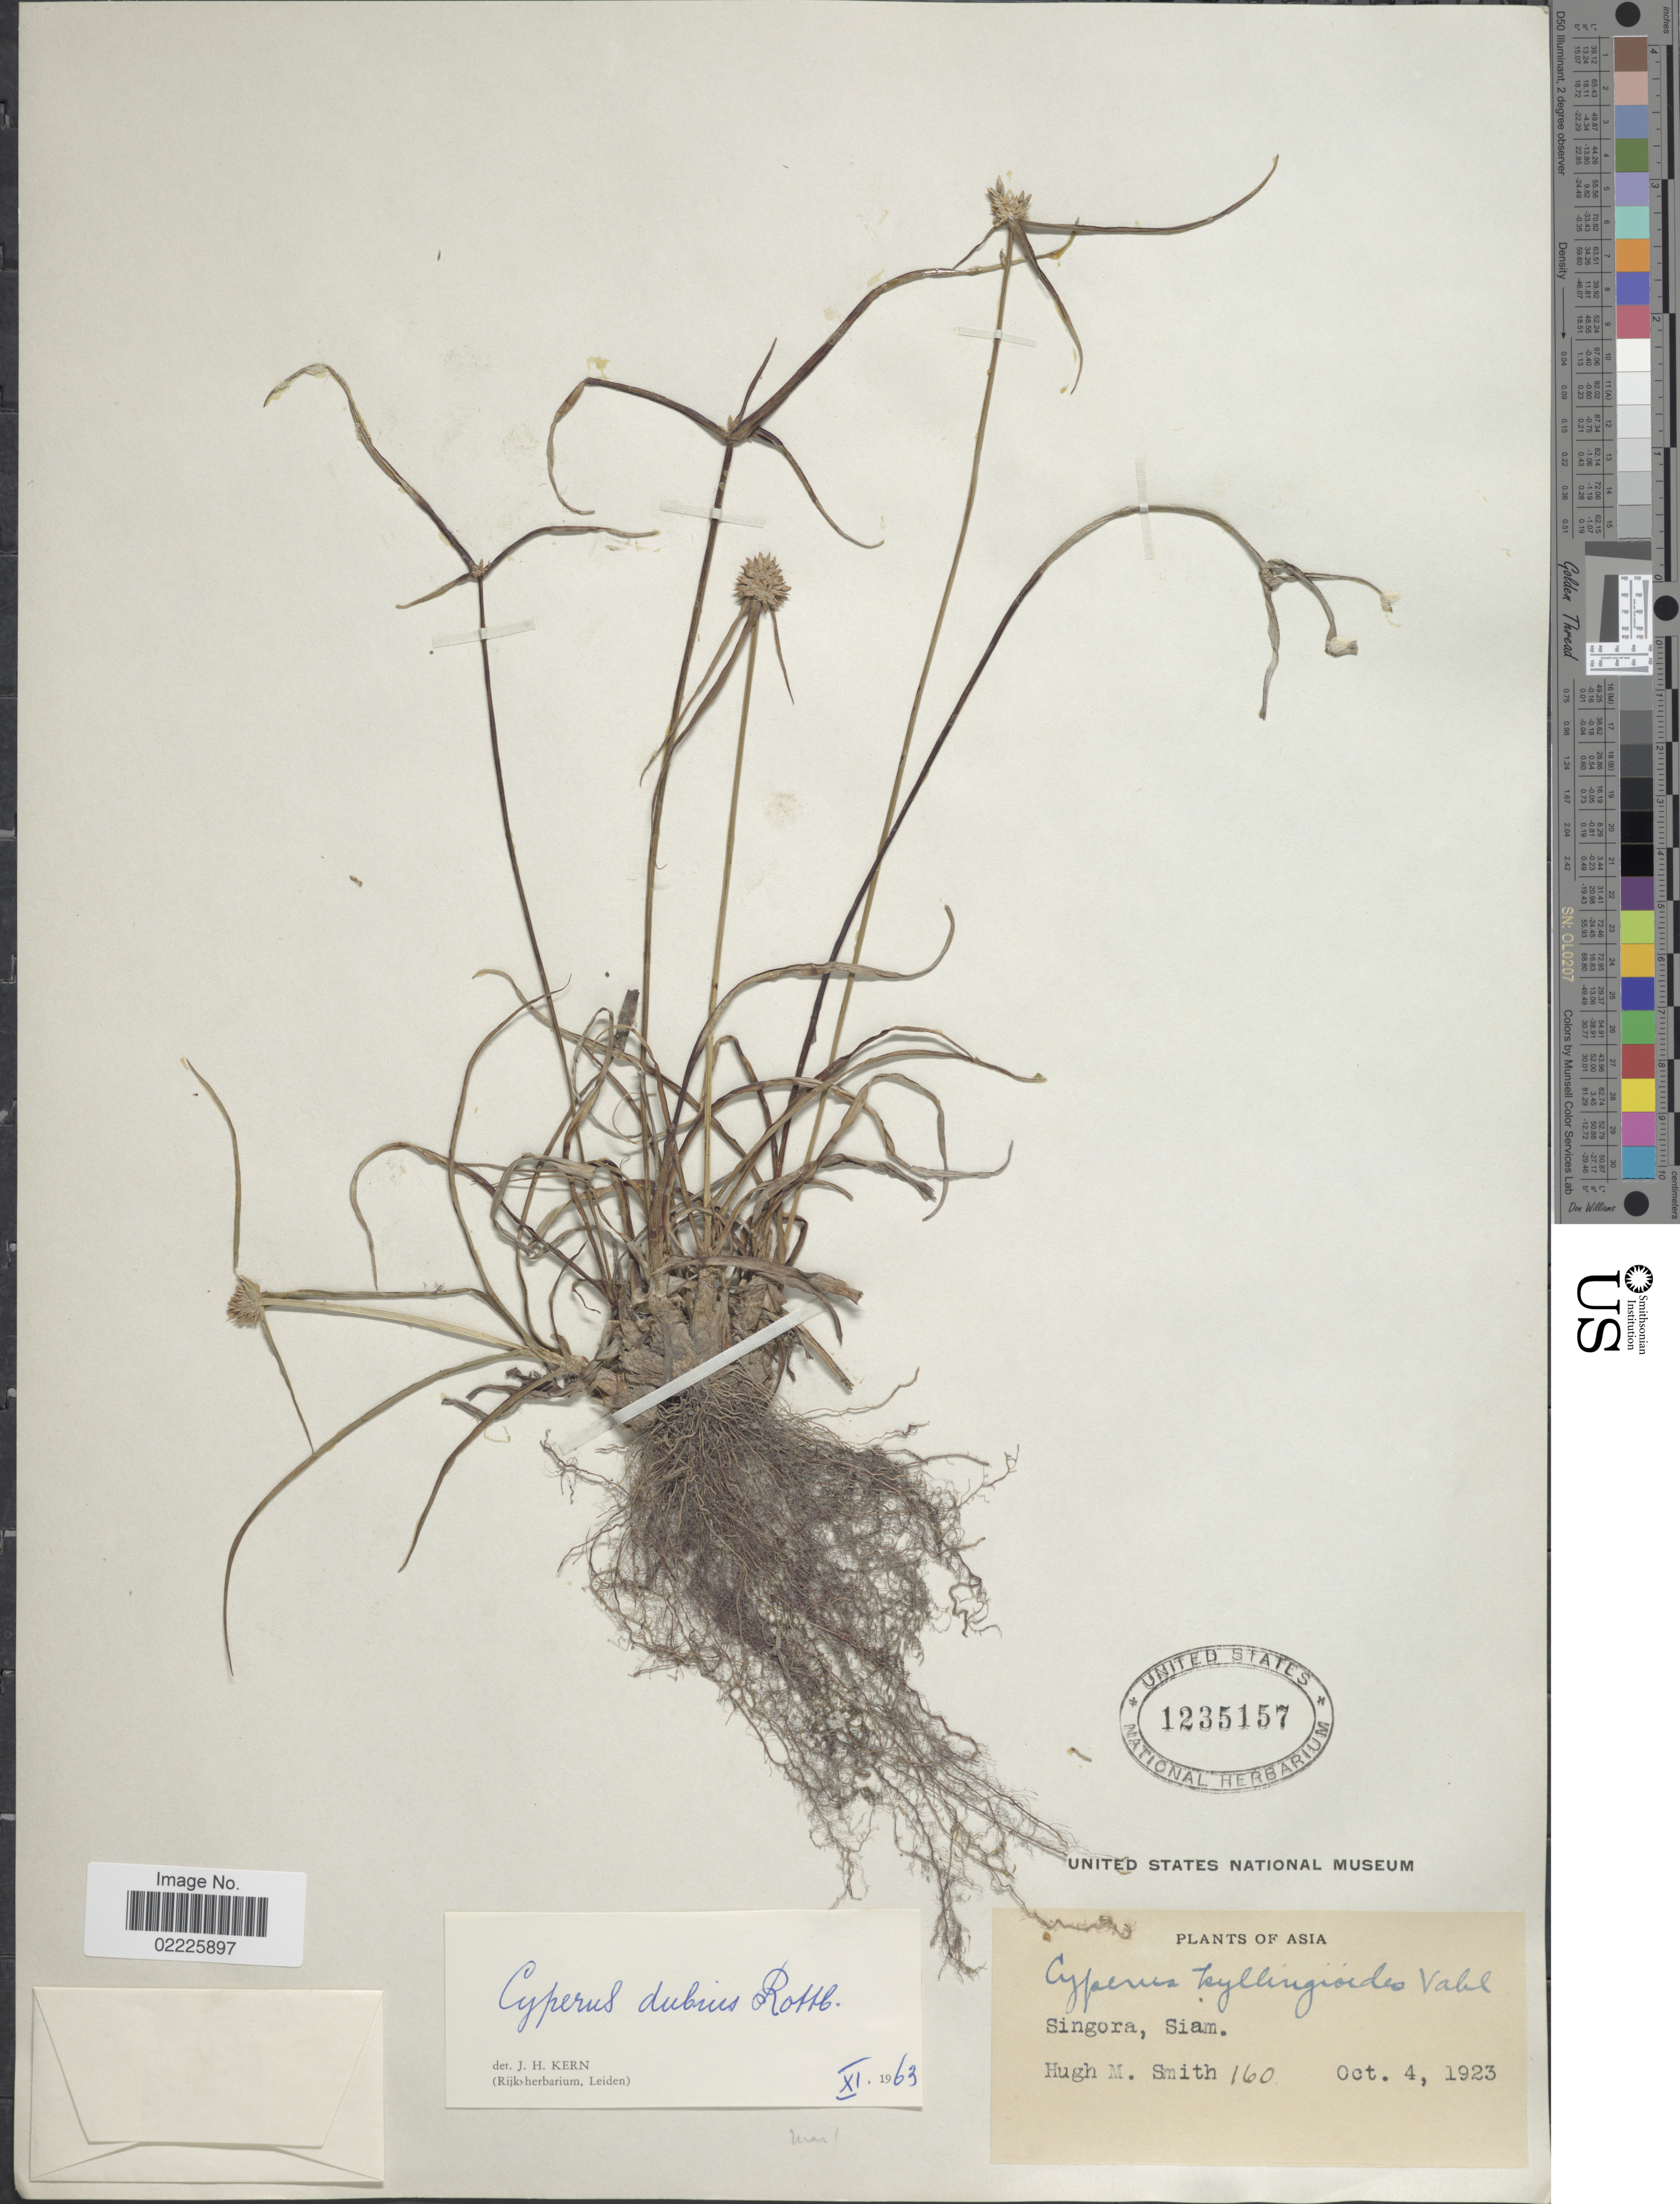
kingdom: Plantae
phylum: Tracheophyta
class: Liliopsida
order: Poales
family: Cyperaceae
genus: Cyperus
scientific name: Cyperus dubius Rottb. var. dubius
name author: Rottb.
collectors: H. M. Smith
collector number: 160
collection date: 1923-10-04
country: Thailand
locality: Singora, Siam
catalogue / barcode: US 1235157